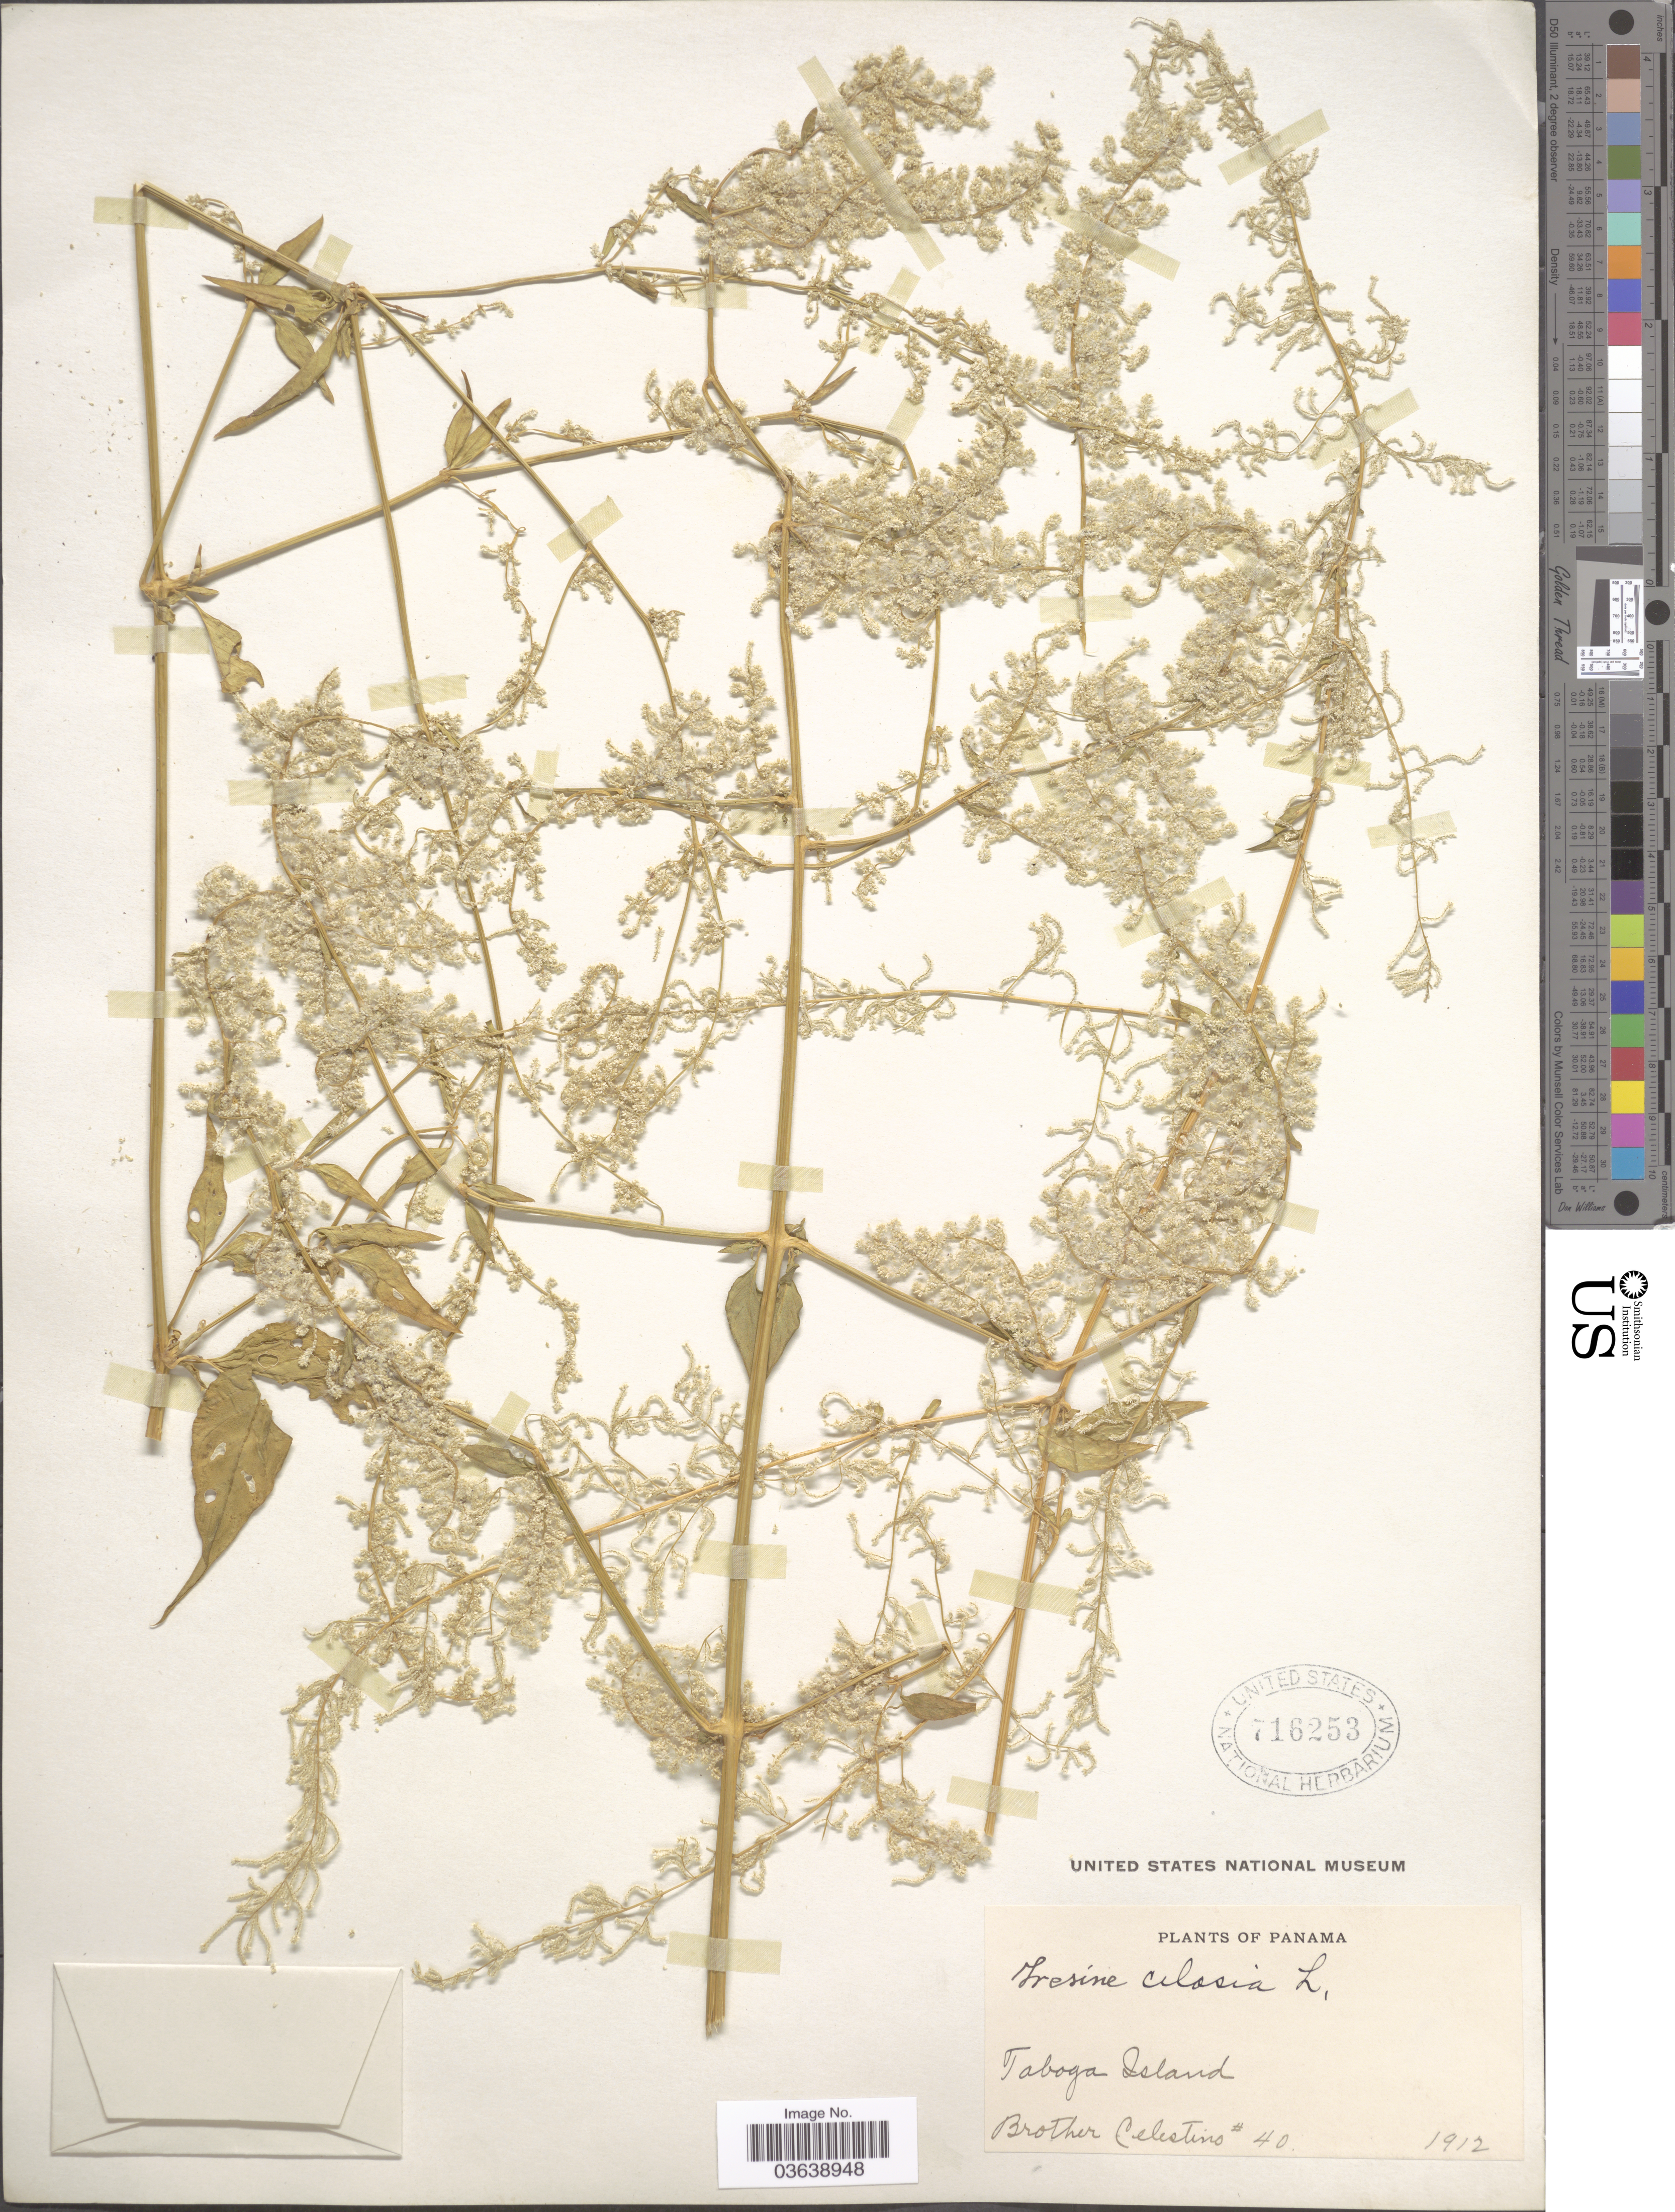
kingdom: Plantae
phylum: Tracheophyta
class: Magnoliopsida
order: Caryophyllales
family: Amaranthaceae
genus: Iresine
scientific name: Iresine celosia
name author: L.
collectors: B. Celestino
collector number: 40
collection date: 1912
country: Panama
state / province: Panamá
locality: Taboga Island.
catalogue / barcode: US 716253